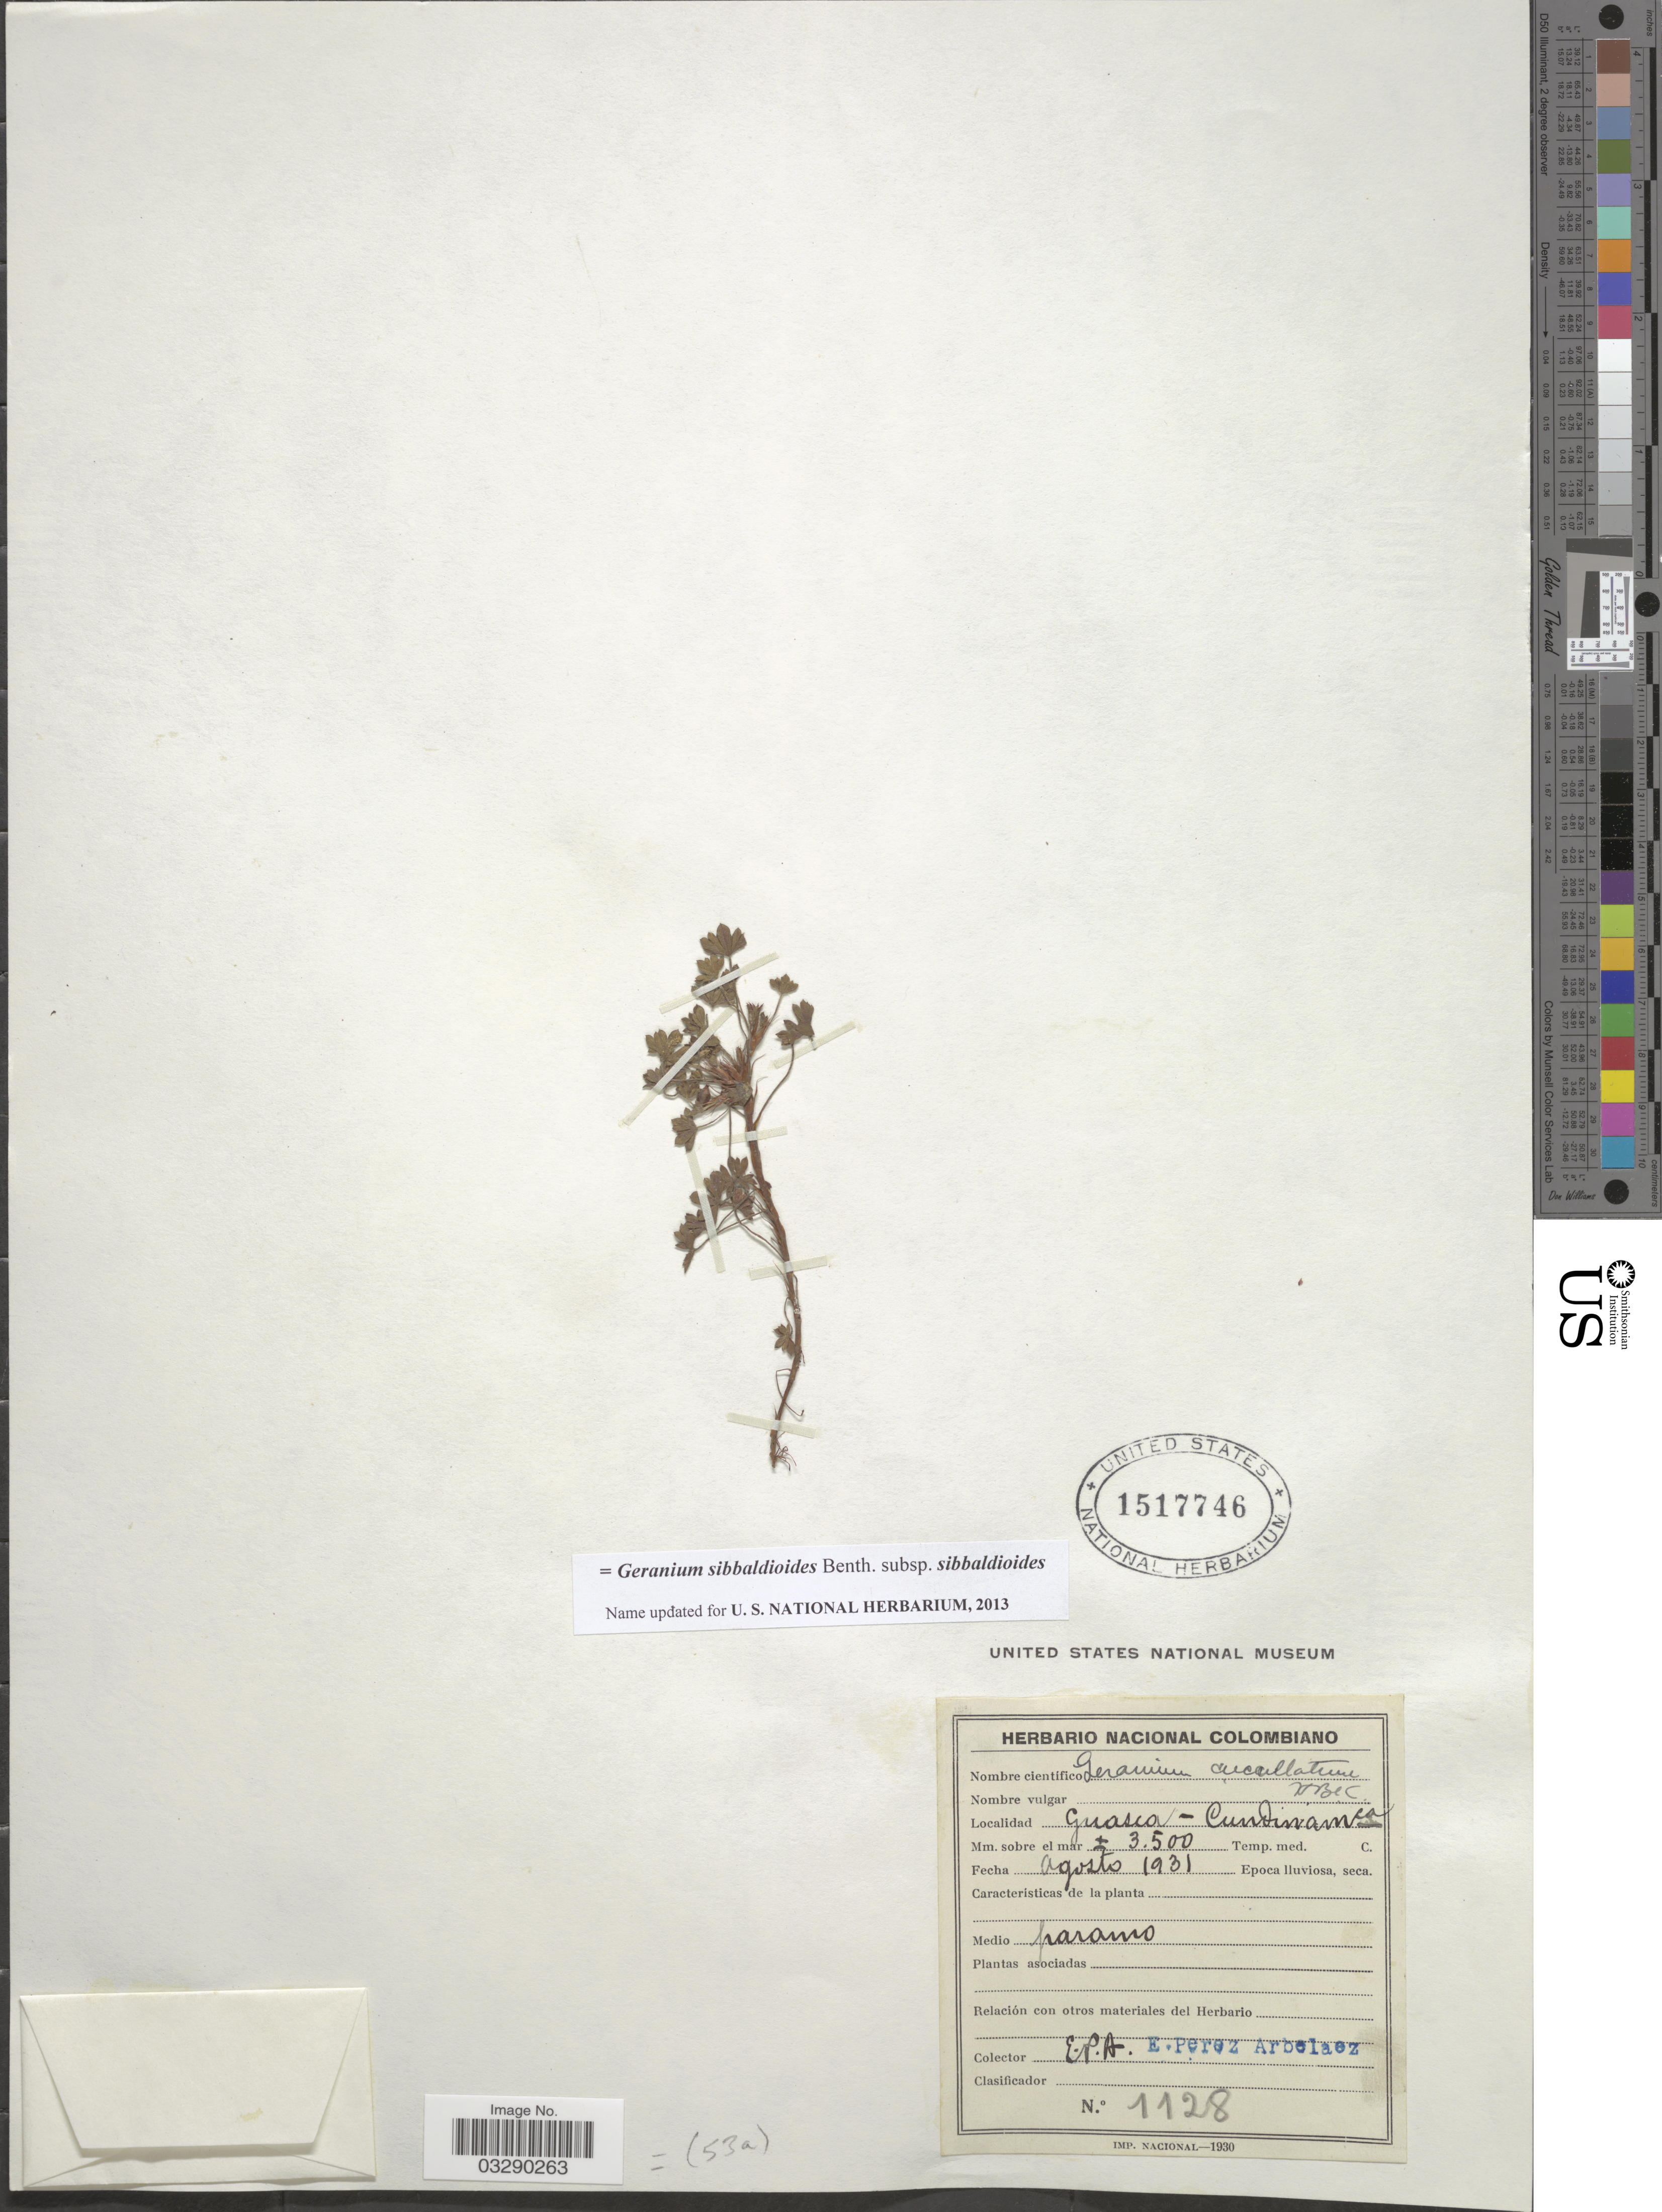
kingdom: Plantae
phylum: Tracheophyta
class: Magnoliopsida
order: Geraniales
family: Geraniaceae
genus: Geranium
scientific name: Geranium sibbaldioides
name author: Benth.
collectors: E. Pérez Arbeláez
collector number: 1128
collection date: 1931-08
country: Colombia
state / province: Cundinamarca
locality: Guasca - Cundinamarca.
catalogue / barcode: US 1517746